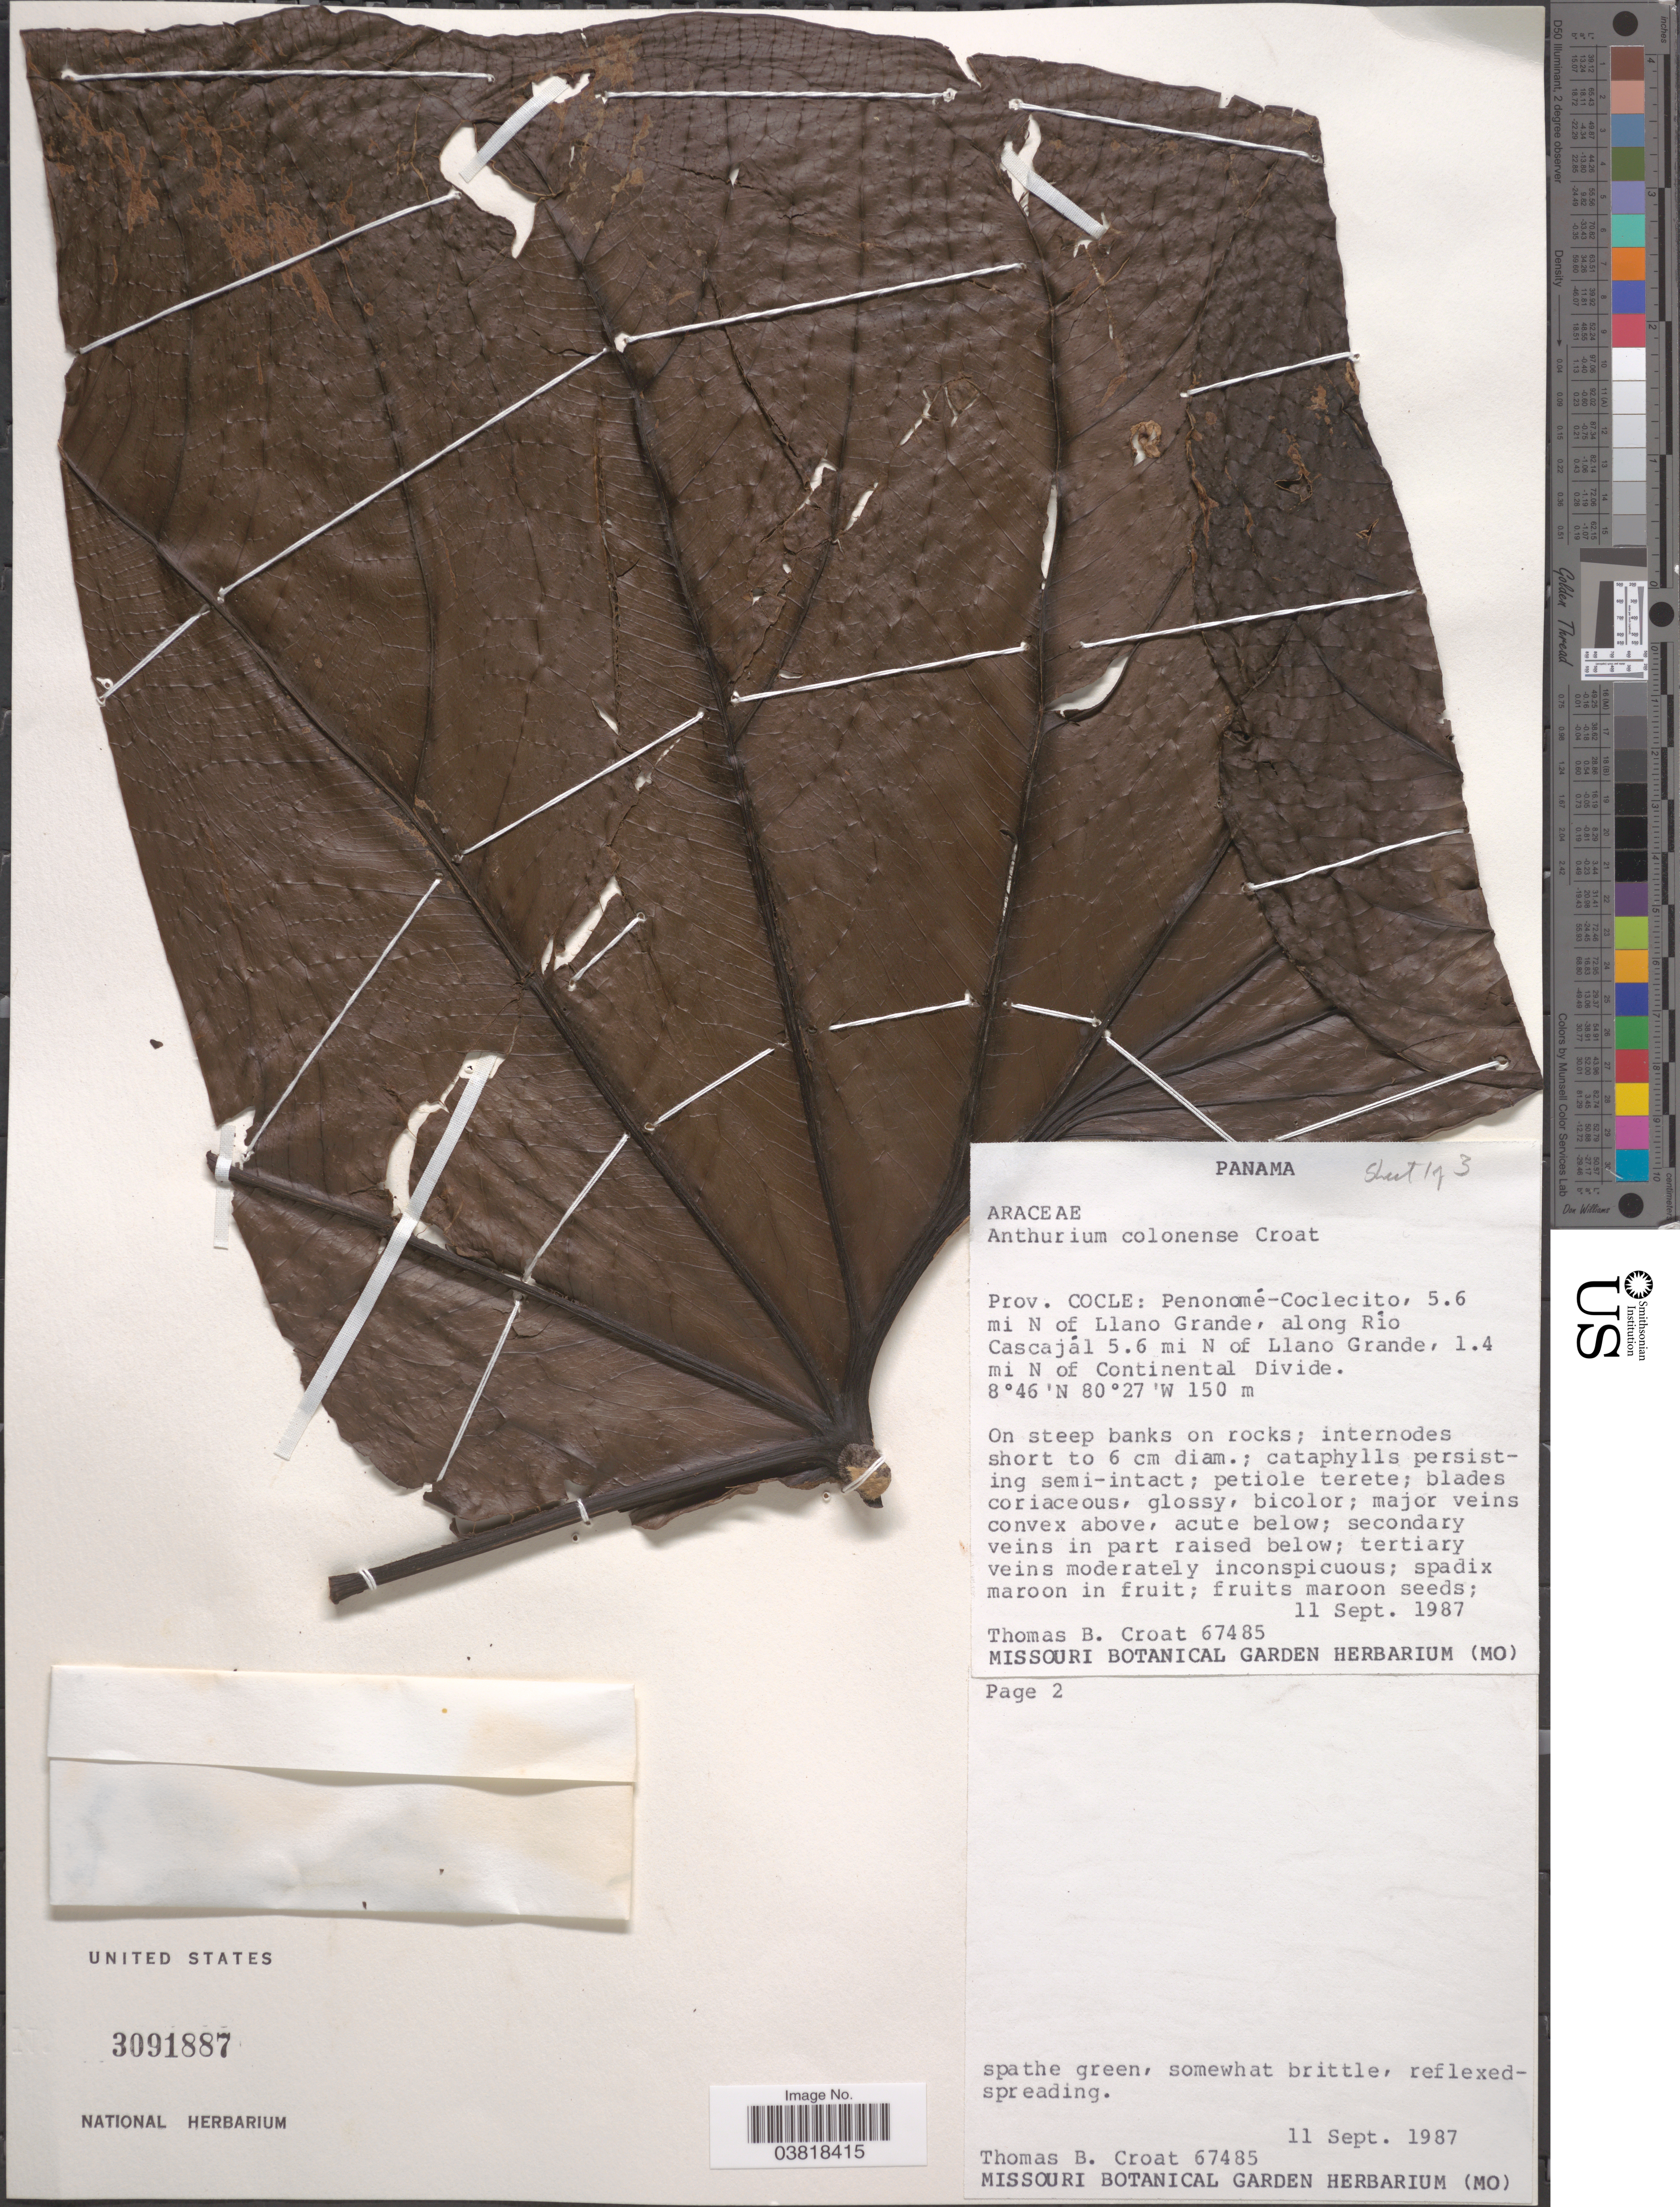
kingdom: Plantae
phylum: Tracheophyta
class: Liliopsida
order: Alismatales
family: Araceae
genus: Anthurium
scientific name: Anthurium colonense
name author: Croat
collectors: T. B. Croat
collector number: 67485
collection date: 1987-09-11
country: Panama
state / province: Cocle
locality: Penonamé-Coclecito, 5.6 mi N of Llano Grande, along Río Cascajál 5.6 mi N of Llano Grande, 1.4 mi N of Continental Divide.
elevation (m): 150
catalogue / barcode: US 3091887